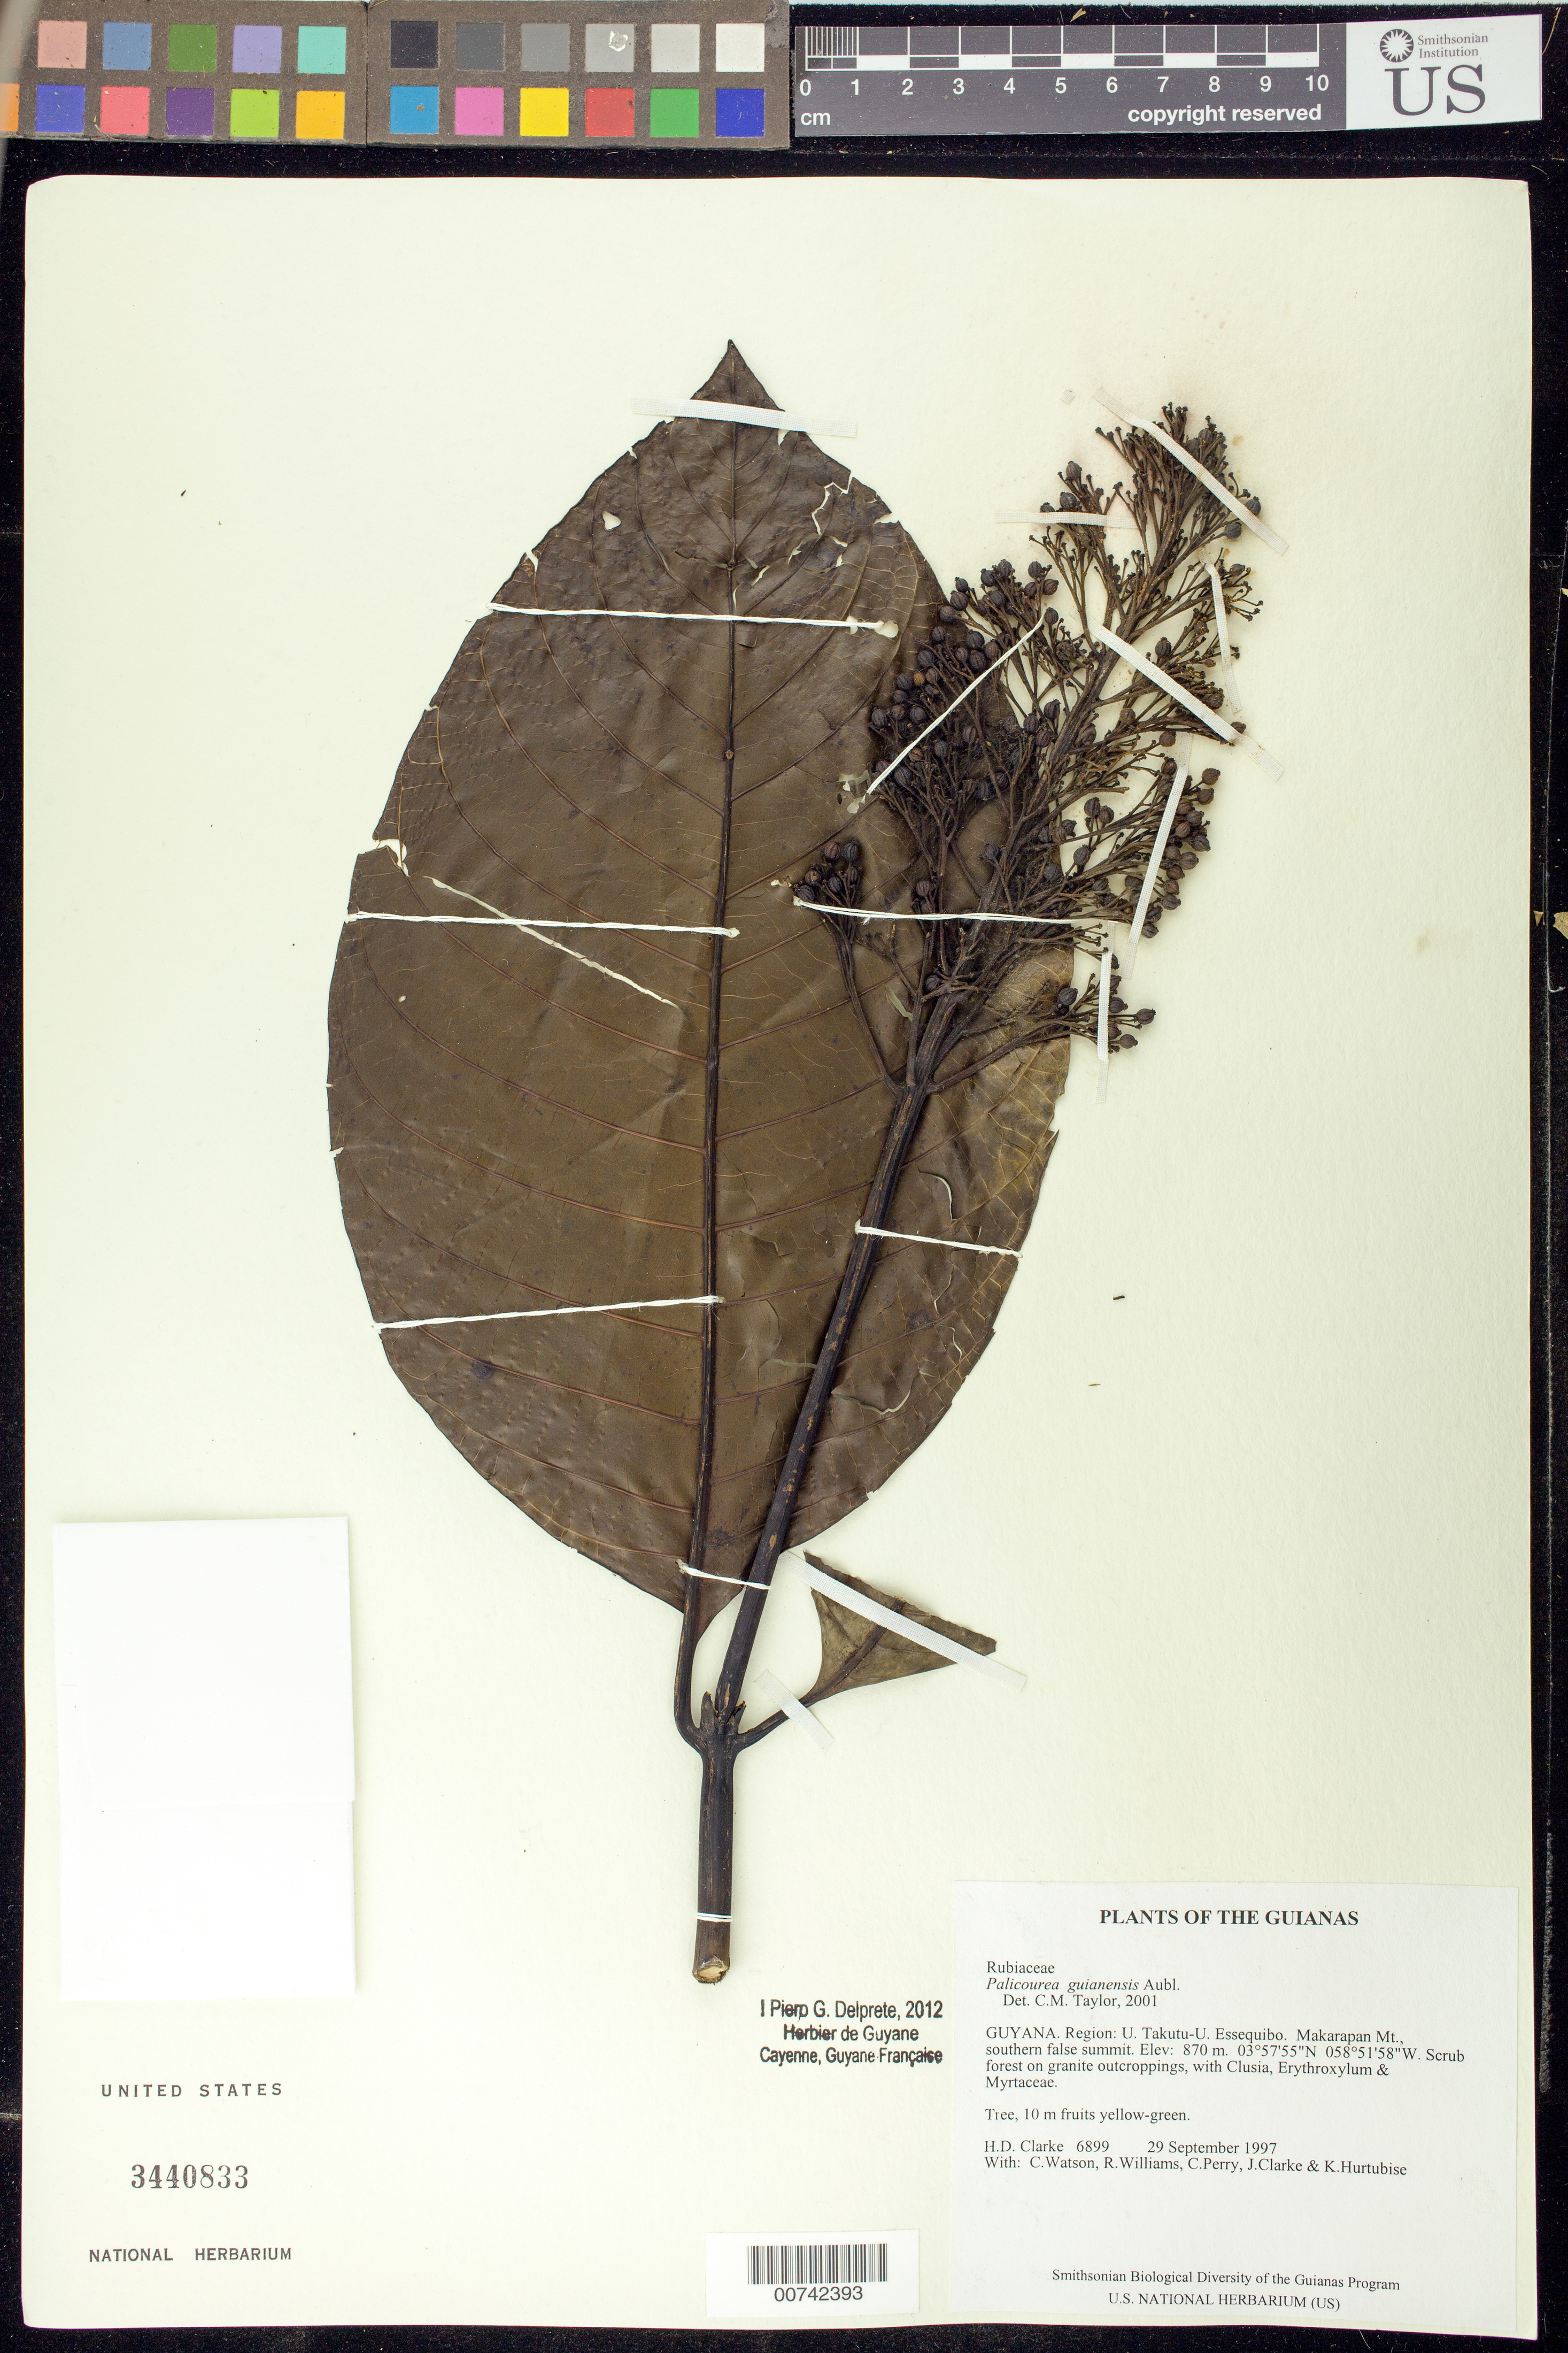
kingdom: Plantae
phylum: Tracheophyta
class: Magnoliopsida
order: Gentianales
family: Rubiaceae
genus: Palicourea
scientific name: Palicourea guianensis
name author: Aubl.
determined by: Taylor, Charlotte M.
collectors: H. D. Clarke, C. Watson, R. Williams, C. Perry, J. Clarke & K. Hurtubise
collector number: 6899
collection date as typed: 29 September 1997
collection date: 1997-09-29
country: Guyana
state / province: U. Takutu-U. Essequibo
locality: Makarapan Mt., southern false summit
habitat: Scrub forest on granite outcroppings, with Clusia, Erythroxylum & Myrtaceae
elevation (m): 870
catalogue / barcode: US 3440833